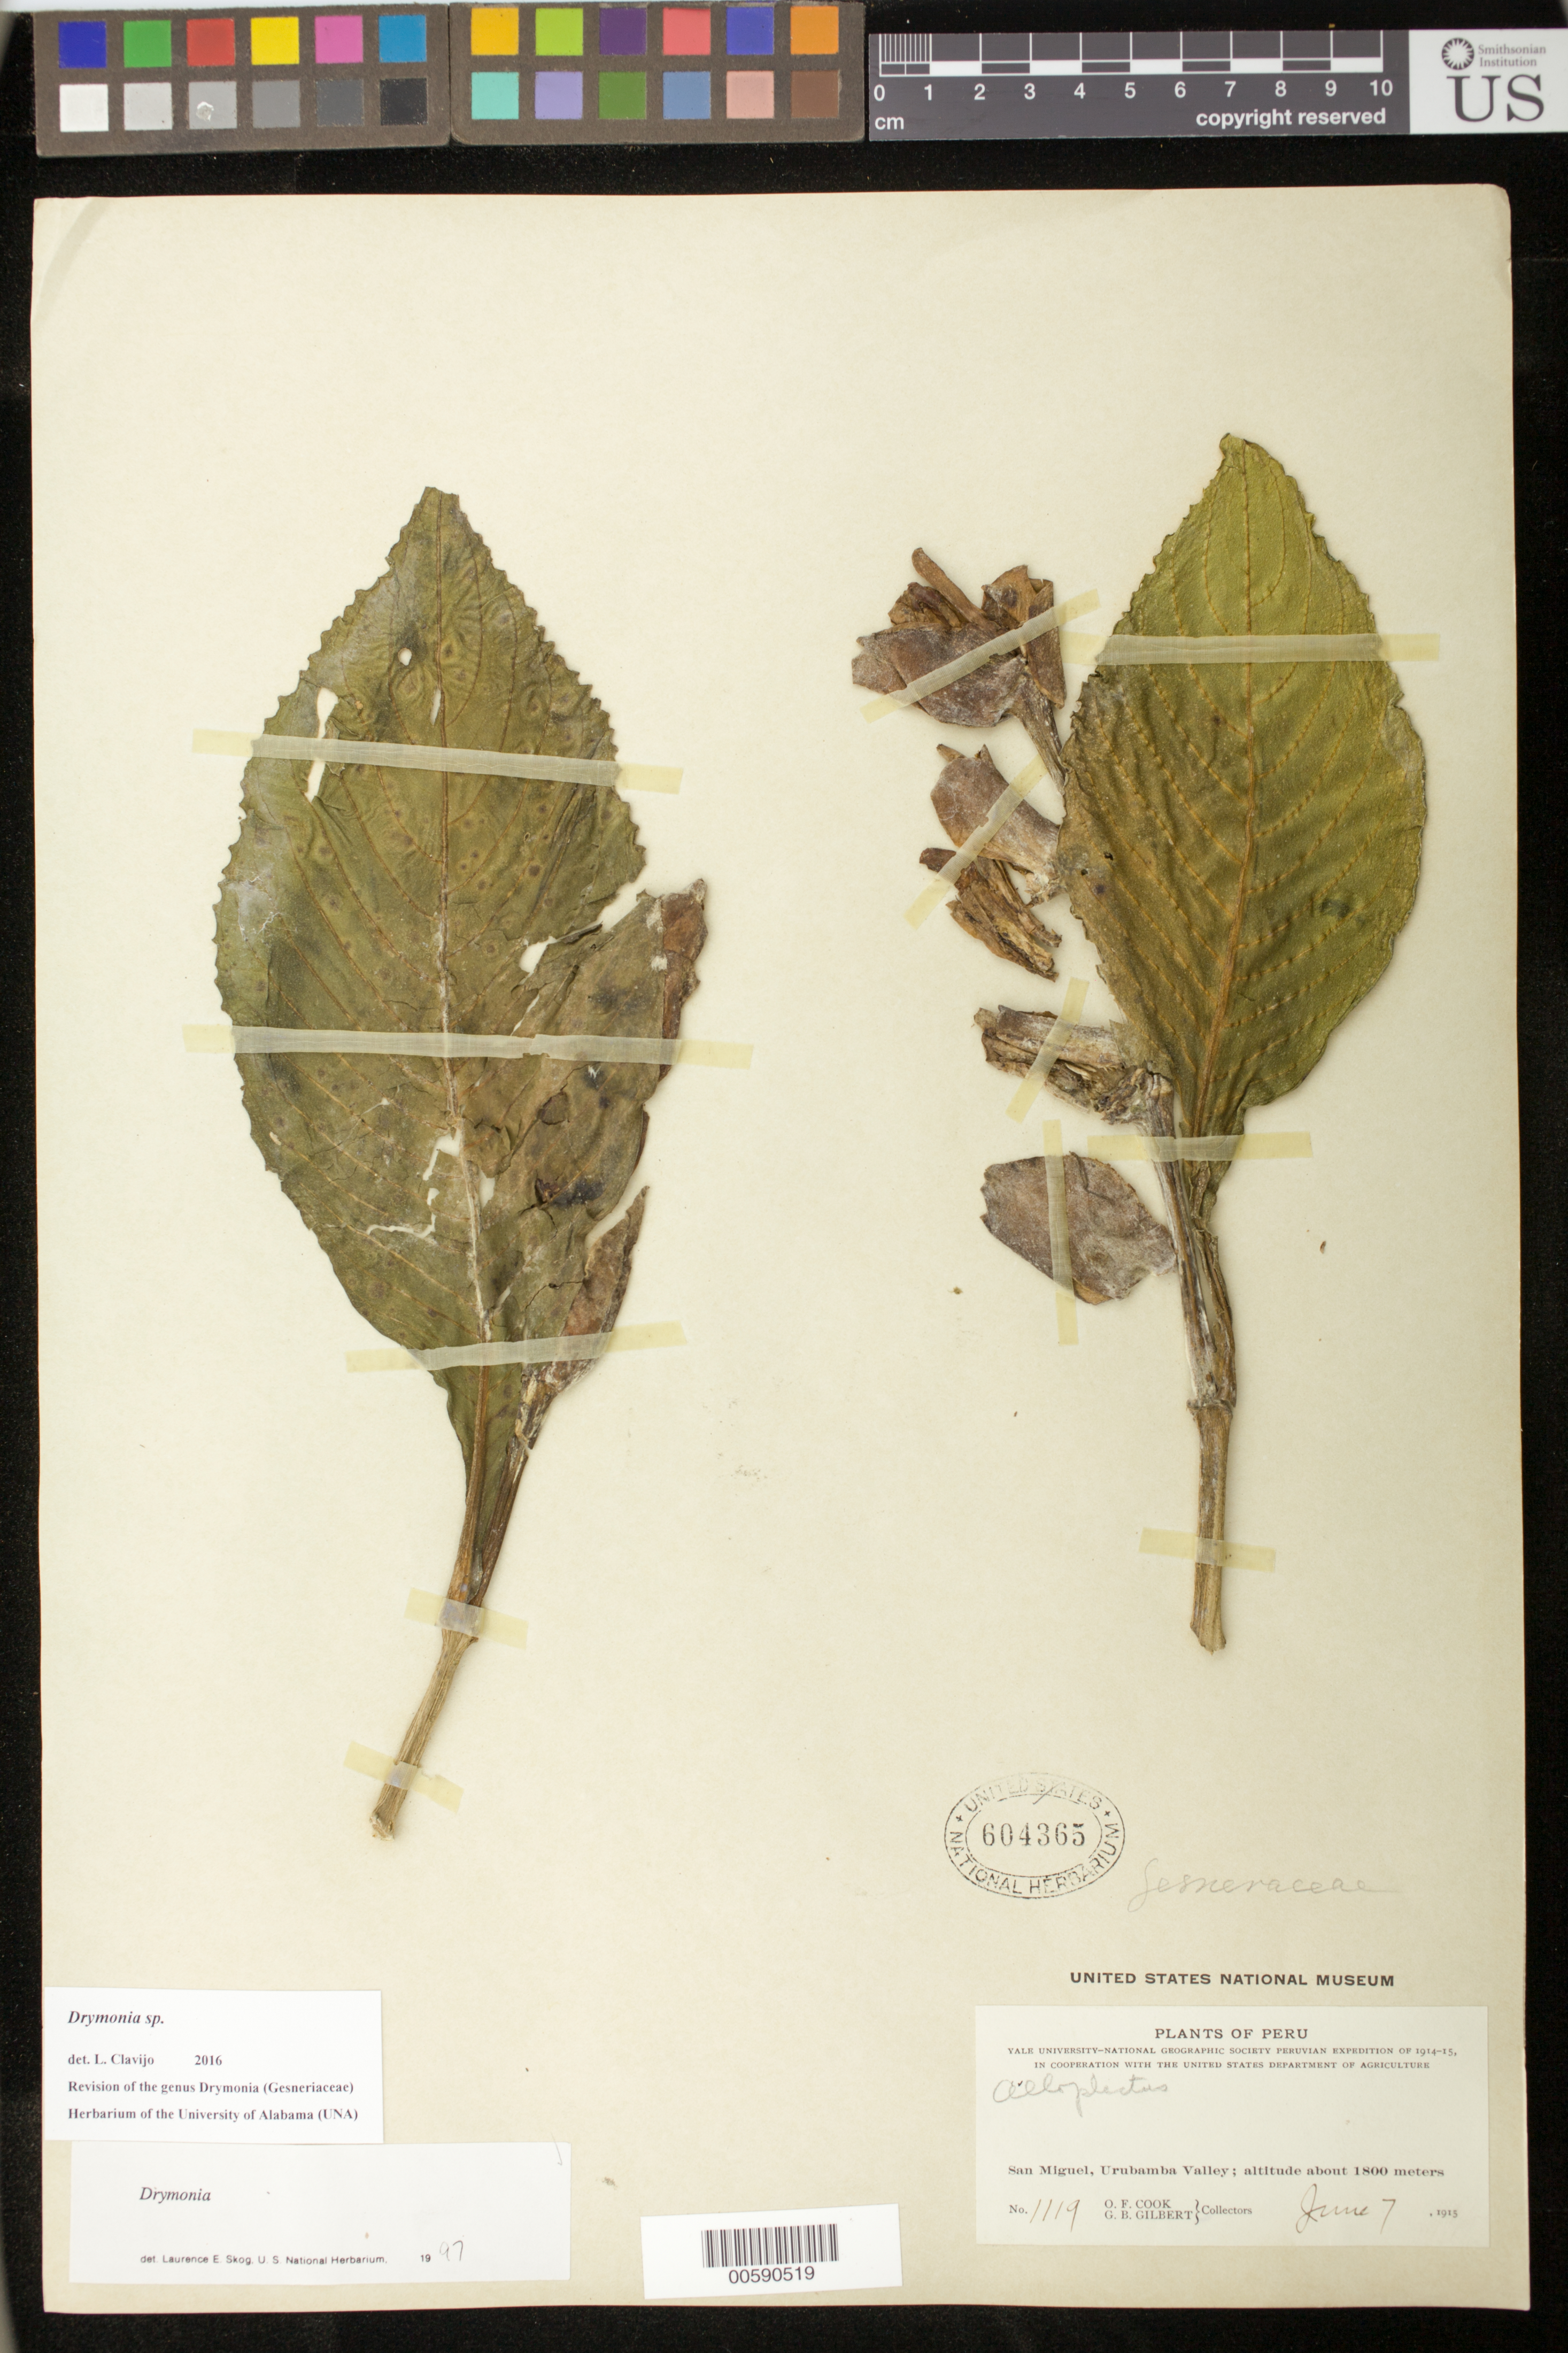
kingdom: Plantae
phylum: Tracheophyta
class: Magnoliopsida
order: Lamiales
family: Gesneriaceae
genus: Drymonia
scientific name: Drymonia sp.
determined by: Skog, Laurence E.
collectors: O. F. Cook & G. B. Gilbert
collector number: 1119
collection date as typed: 07 Jun 1915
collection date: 1915-06-07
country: Peru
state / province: Cusco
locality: San Miguel, Urubamba Valley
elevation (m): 1800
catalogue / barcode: US 604365